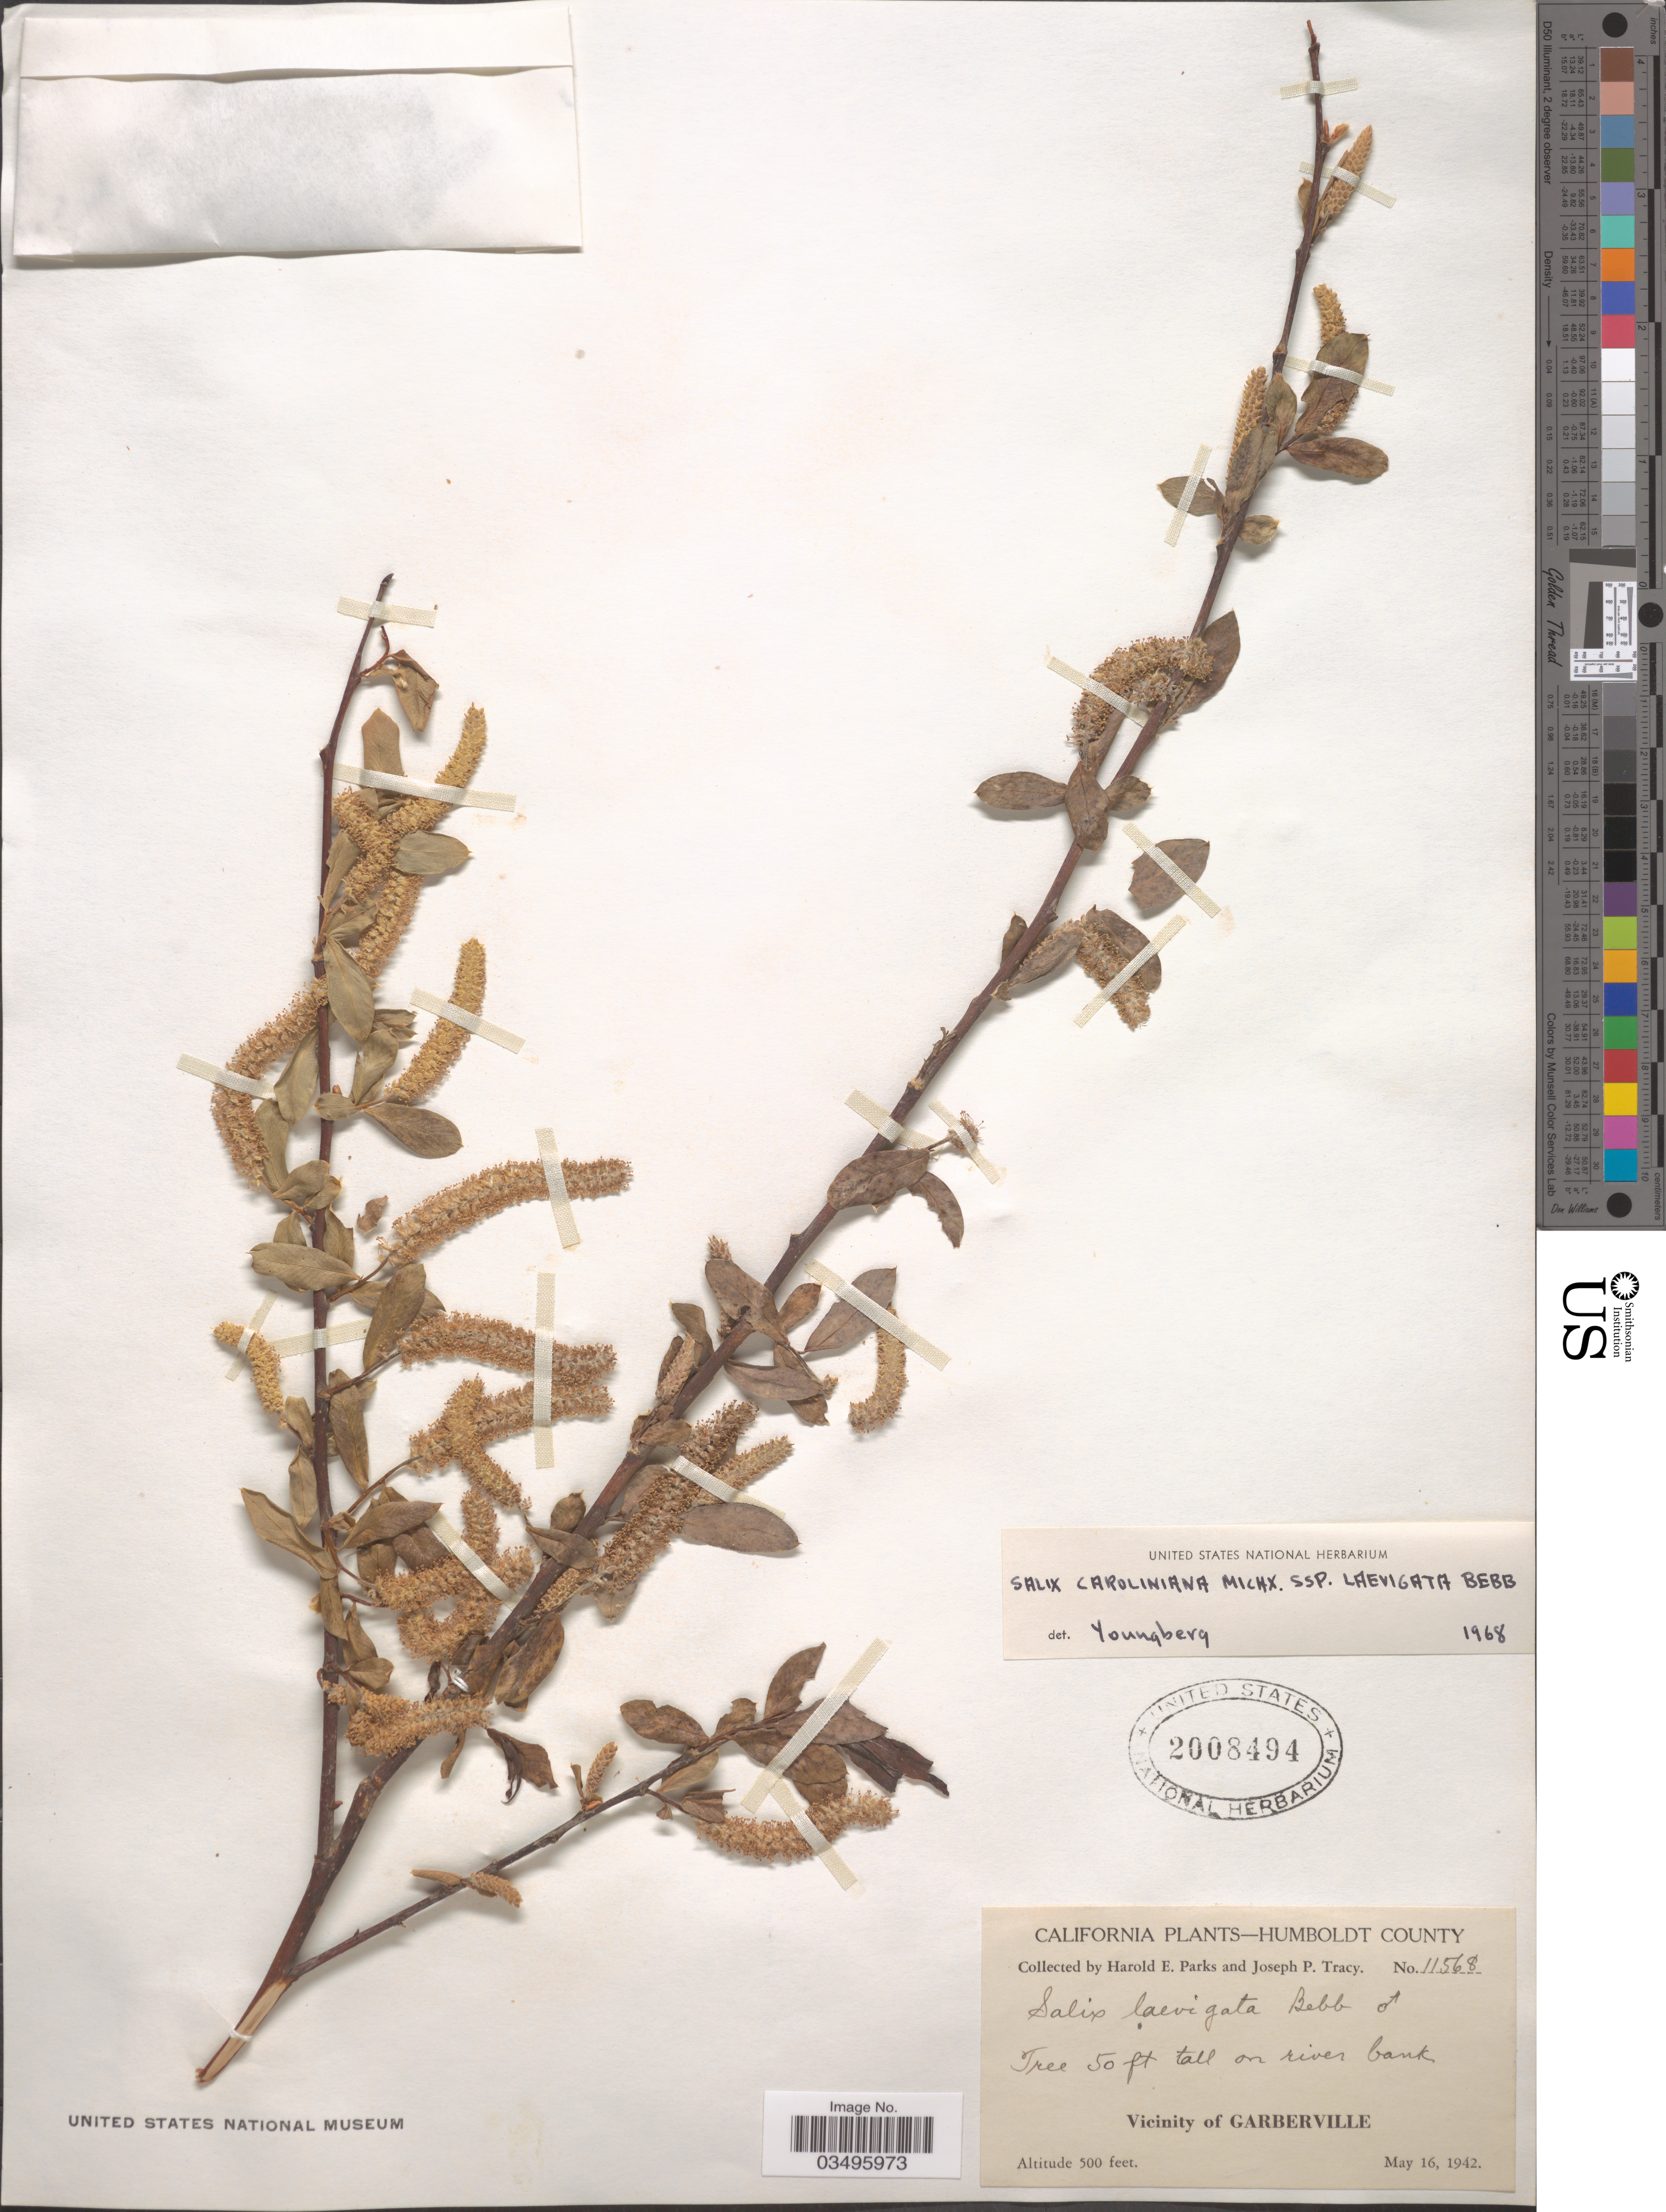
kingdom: Plantae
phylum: Tracheophyta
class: Magnoliopsida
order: Malpighiales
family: Salicaceae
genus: Salix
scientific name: Salix caroliniana subsp. laevigata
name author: Bebb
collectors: H. E. Parks & J. Tracy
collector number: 11568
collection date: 1942-05-16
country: United States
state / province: California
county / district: Humboldt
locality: Humboldt County. Vicinity of Garberville.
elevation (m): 152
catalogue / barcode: US 2008494